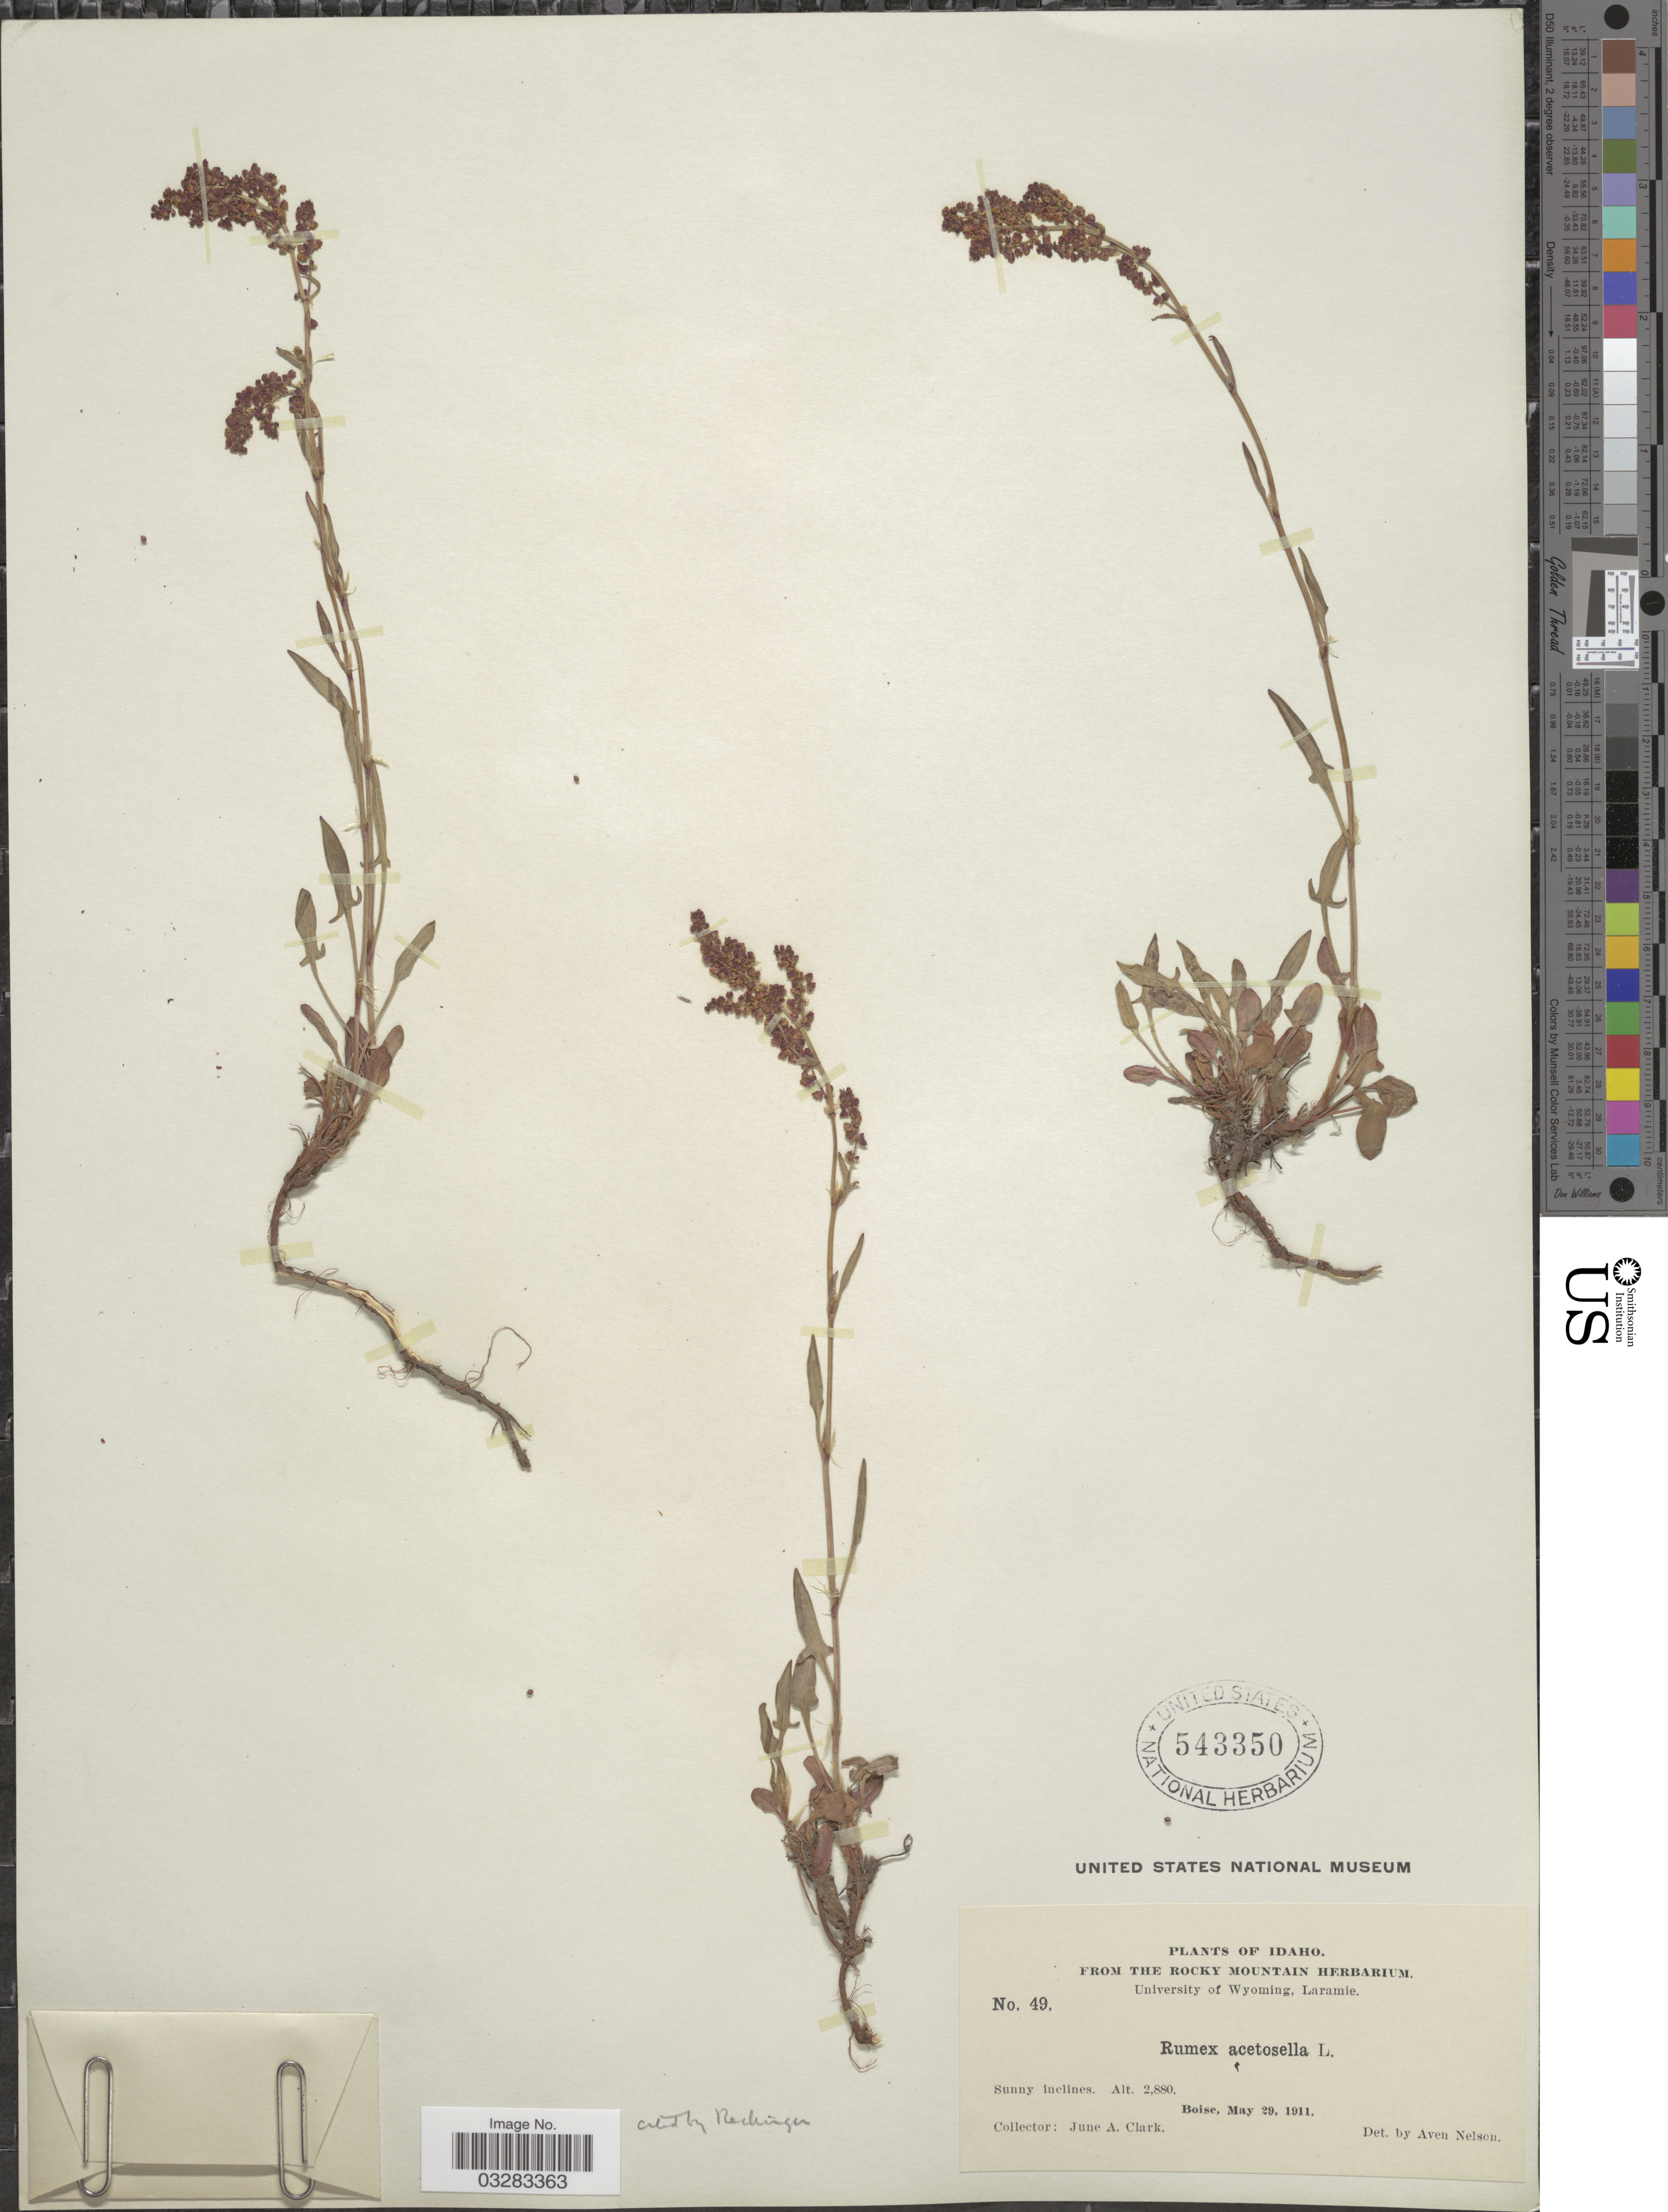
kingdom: Plantae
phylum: Tracheophyta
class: Magnoliopsida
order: Caryophyllales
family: Polygonaceae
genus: Rumex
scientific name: Rumex acetosella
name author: L.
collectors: J. A. Clark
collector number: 49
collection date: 1911-05-29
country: United States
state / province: Idaho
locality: Sunny inclines. Boise.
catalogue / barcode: US 543350